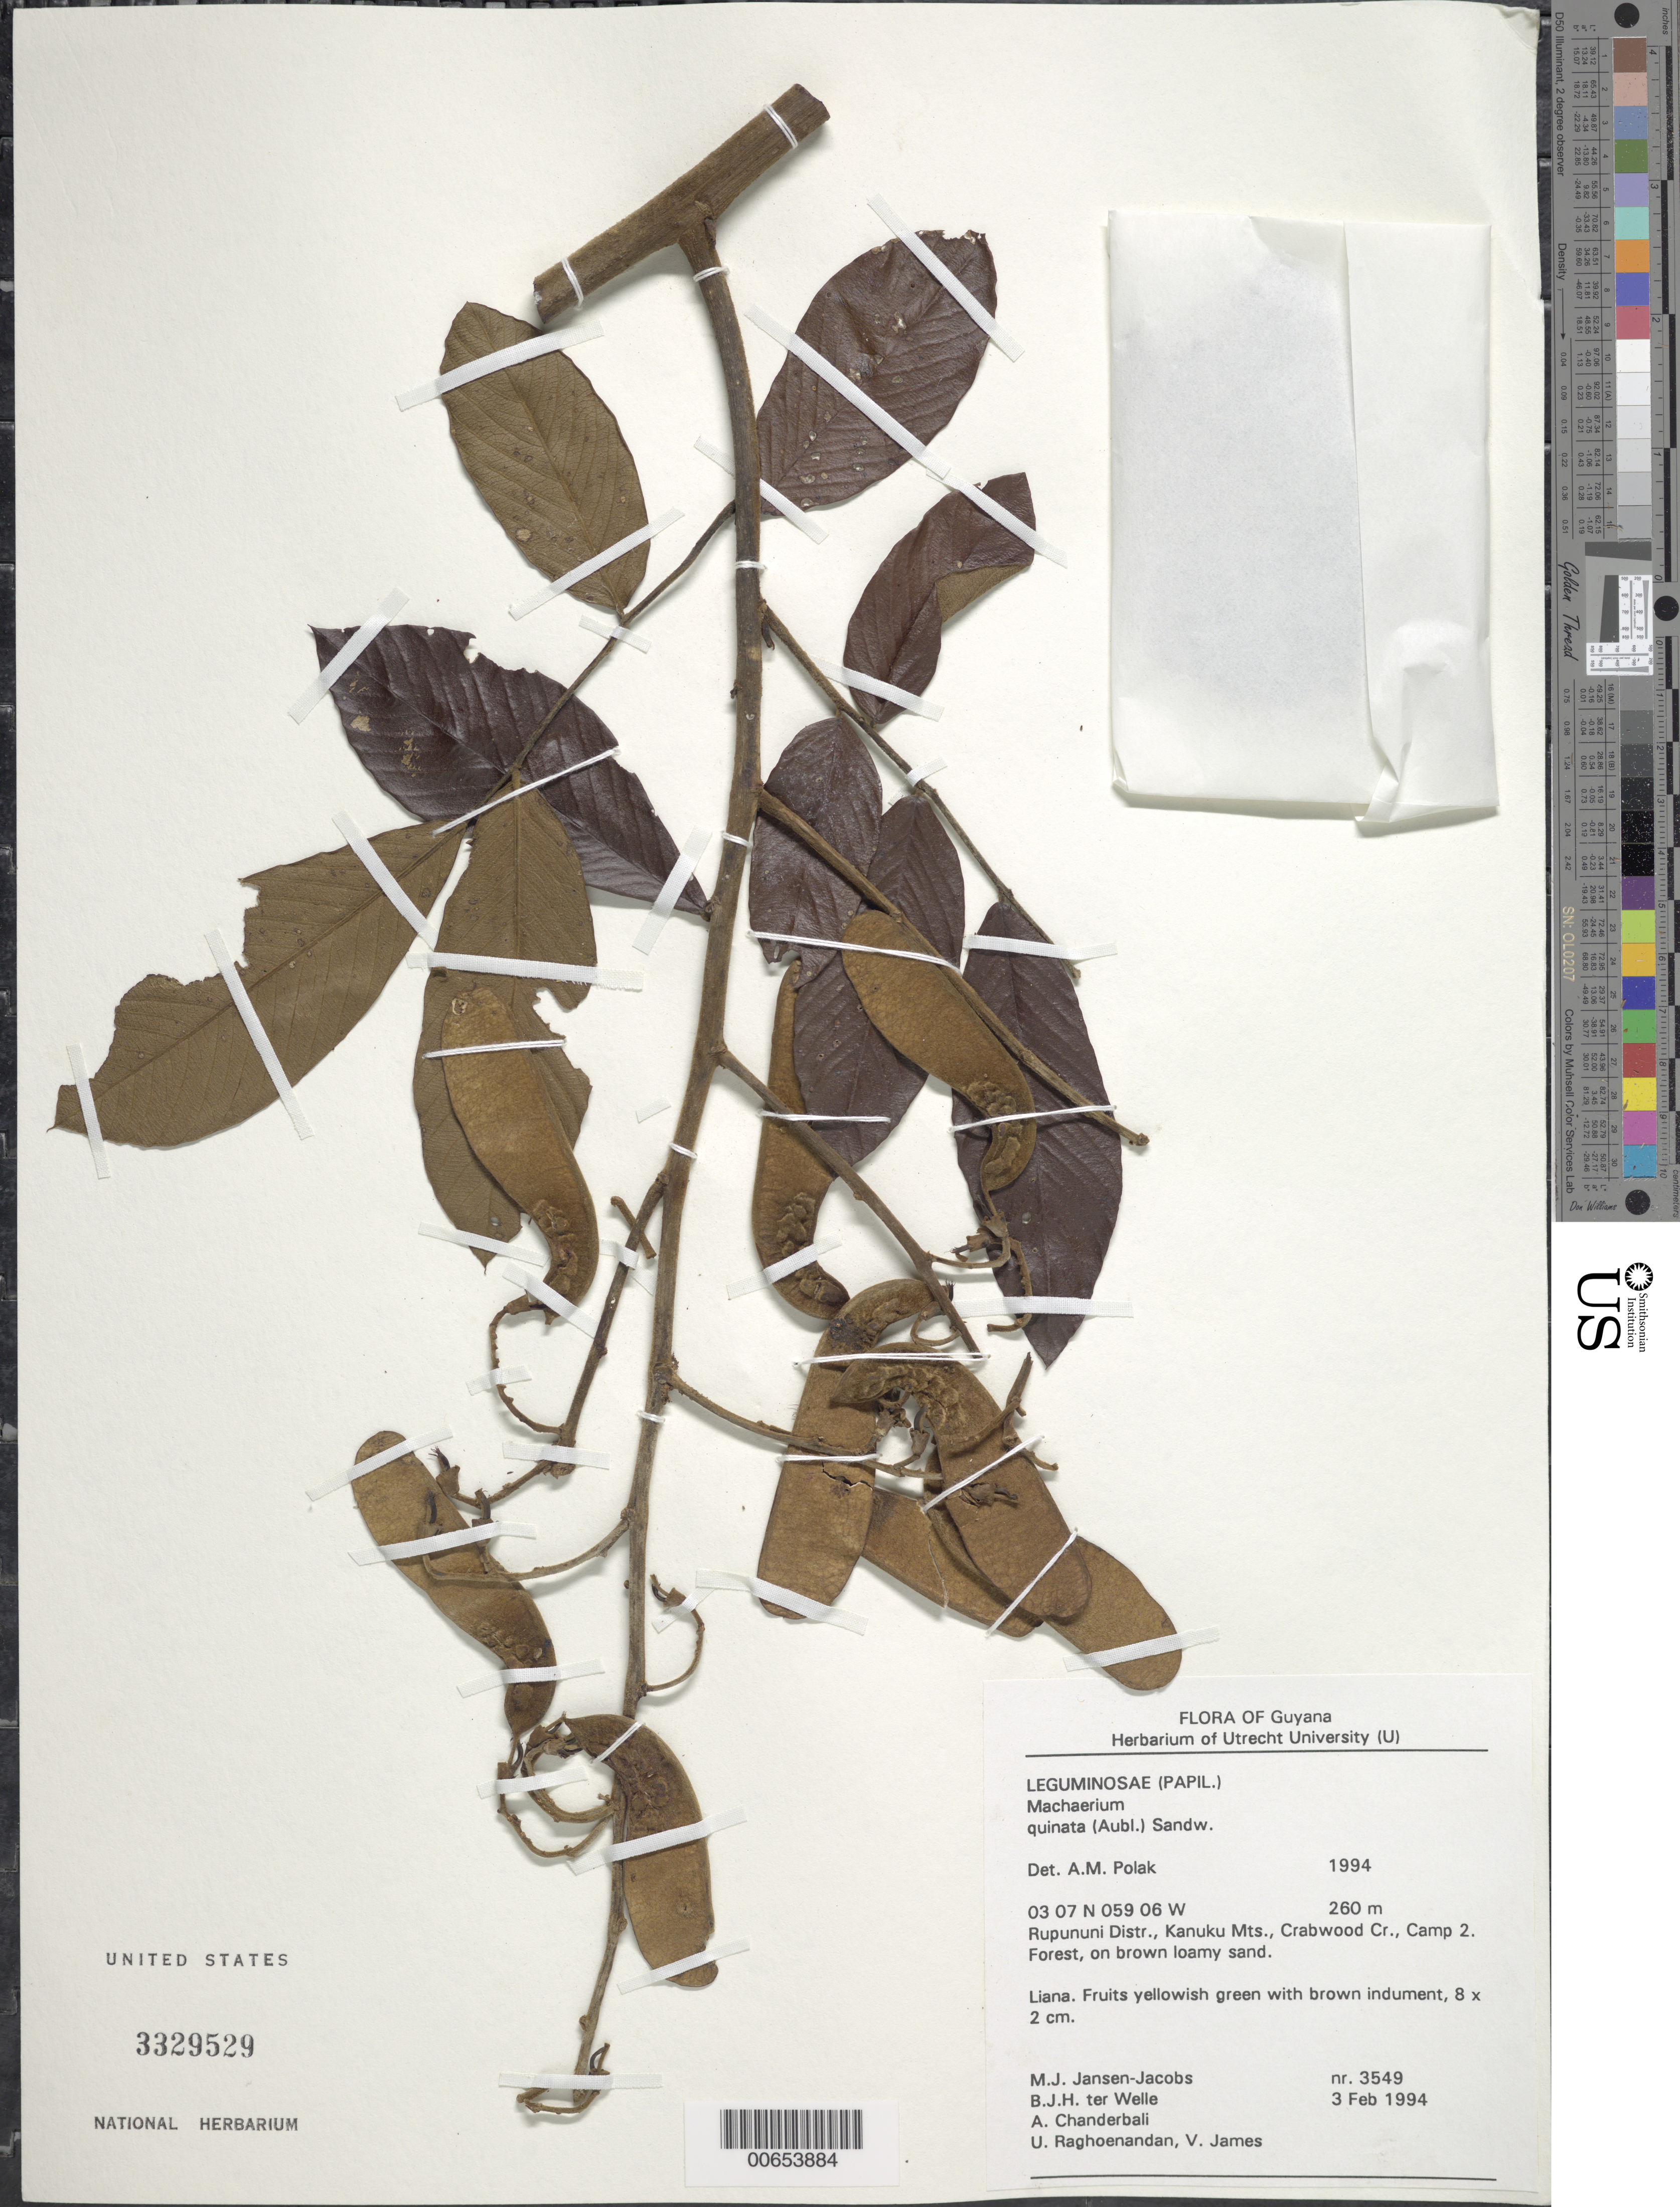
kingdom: Plantae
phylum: Tracheophyta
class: Magnoliopsida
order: Fabales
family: Fabaceae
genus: Machaerium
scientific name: Machaerium quinatum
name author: (Aubl.) Sandwith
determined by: Polak, A. M.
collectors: M. J. Jansen-Jacobs, B. Welle, A. S. Chanderbali, U. Raghoenandan & V. James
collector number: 3549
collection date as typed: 3-Feb-94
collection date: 1994-02-03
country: Guyana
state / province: U. Takutu-U. Essequibo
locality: Crabwood Cr., Camp 2, Kanuku Mts., Rupununi District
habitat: Forest on brown loamy sand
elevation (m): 260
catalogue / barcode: US 3329529